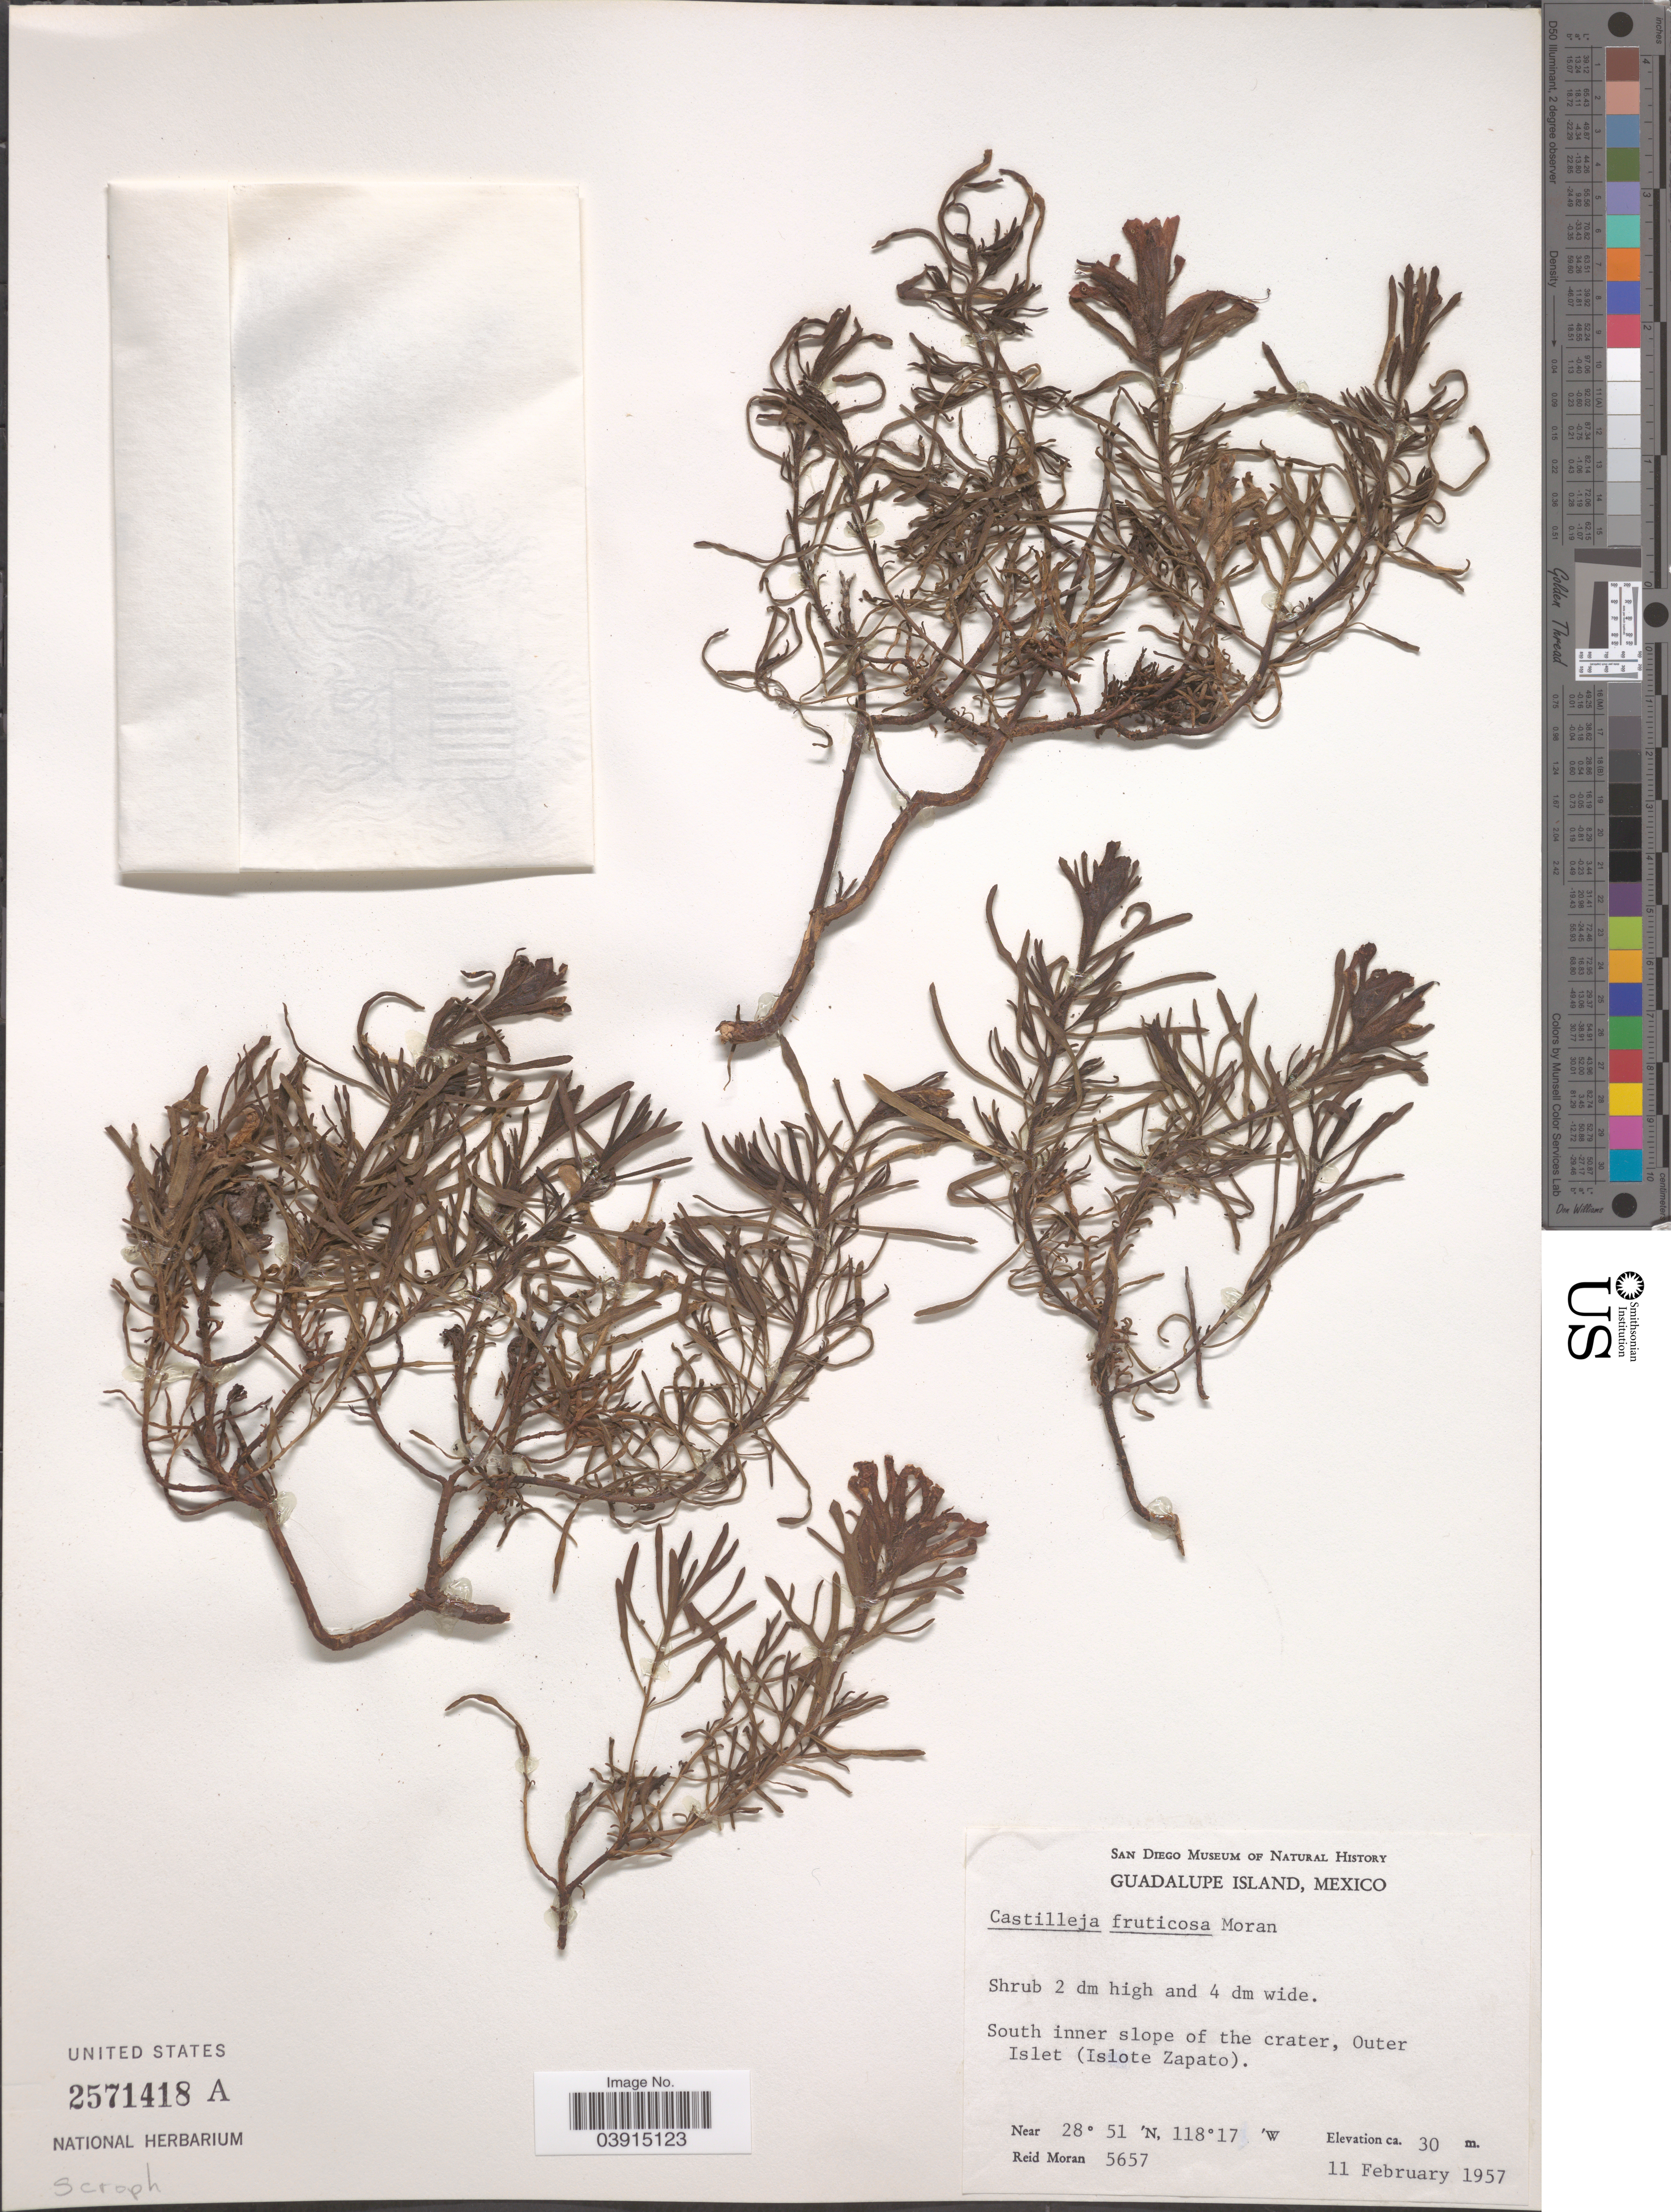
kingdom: Plantae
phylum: Tracheophyta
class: Magnoliopsida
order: Lamiales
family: Orobanchaceae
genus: Castilleja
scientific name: Castilleja fruticosa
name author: Moran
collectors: R. Moran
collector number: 5657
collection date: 1957-02-11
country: Mexico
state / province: Baja California Norte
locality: Guadalupe Island. South inner slope of the crater, Outer Islet (Islote Zapato).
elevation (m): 30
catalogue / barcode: US 2571418A